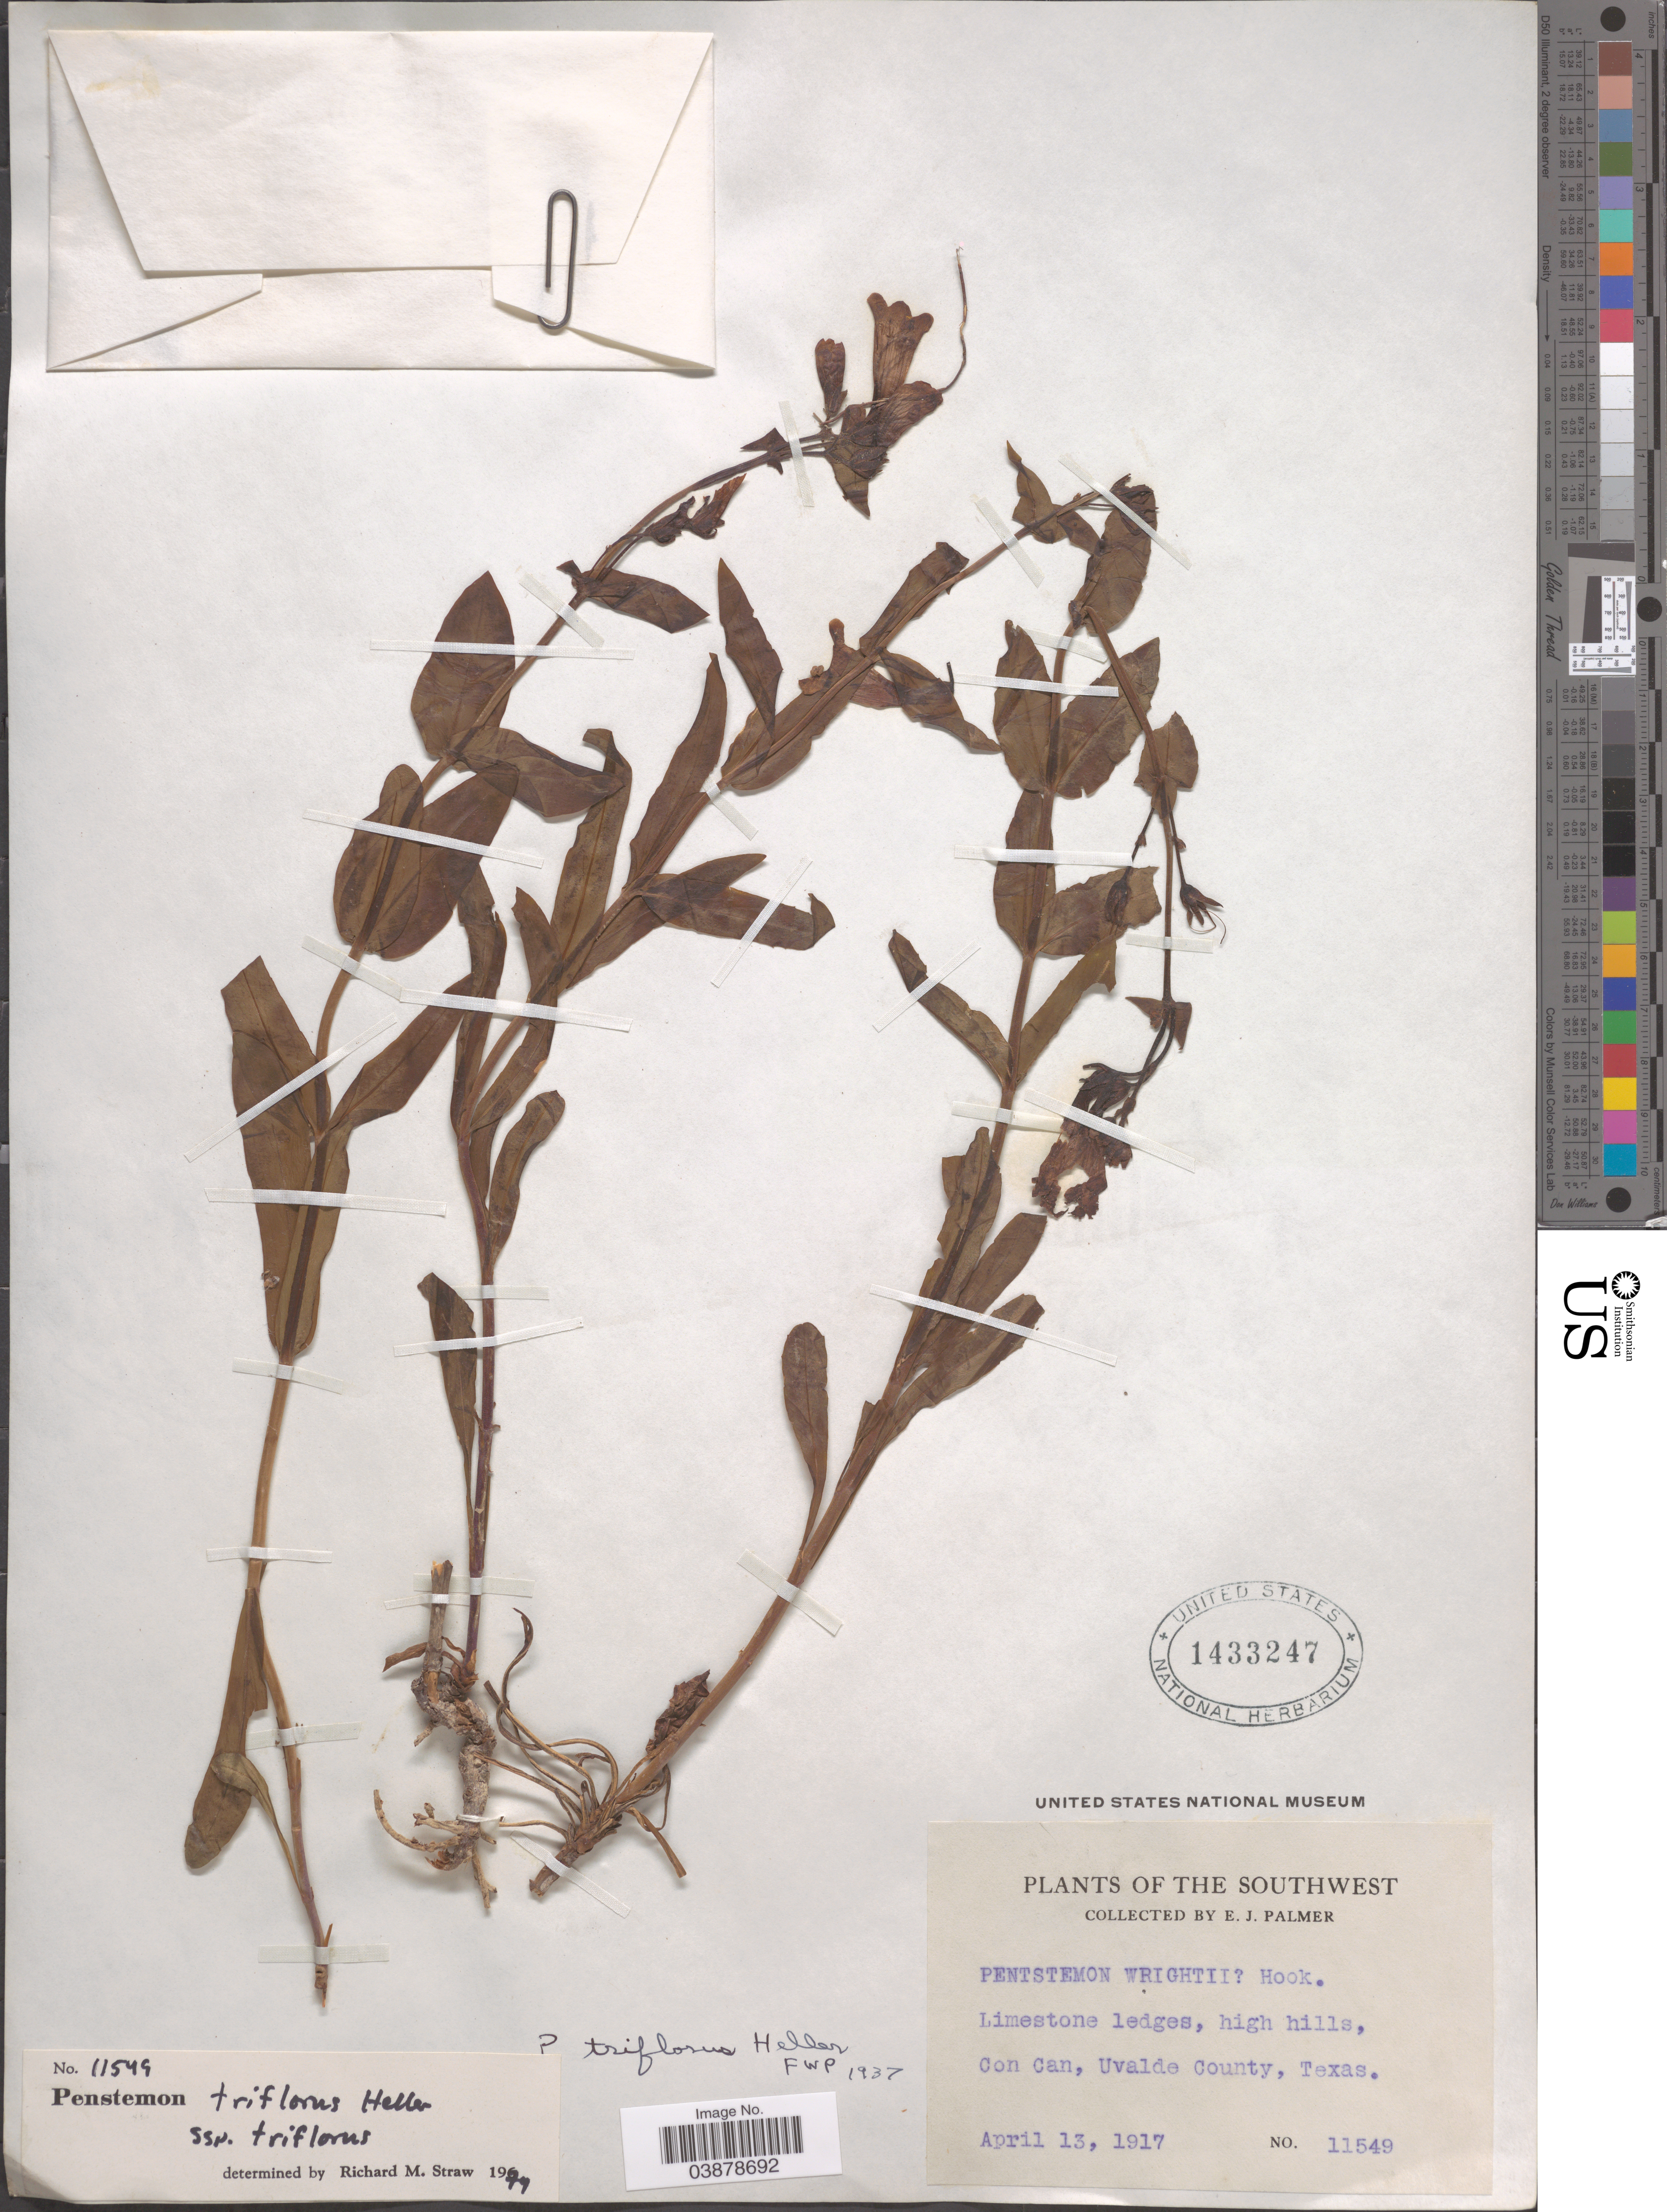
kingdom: Plantae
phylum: Tracheophyta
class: Magnoliopsida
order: Lamiales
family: Plantaginaceae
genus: Penstemon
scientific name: Penstemon triflorus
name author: A. Heller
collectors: E. J. Palmer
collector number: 11549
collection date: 1917-04-13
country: United States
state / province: Texas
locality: Southwest. Limestone ledges, high hills, Con Can, Uvalde County.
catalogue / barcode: US 1433247